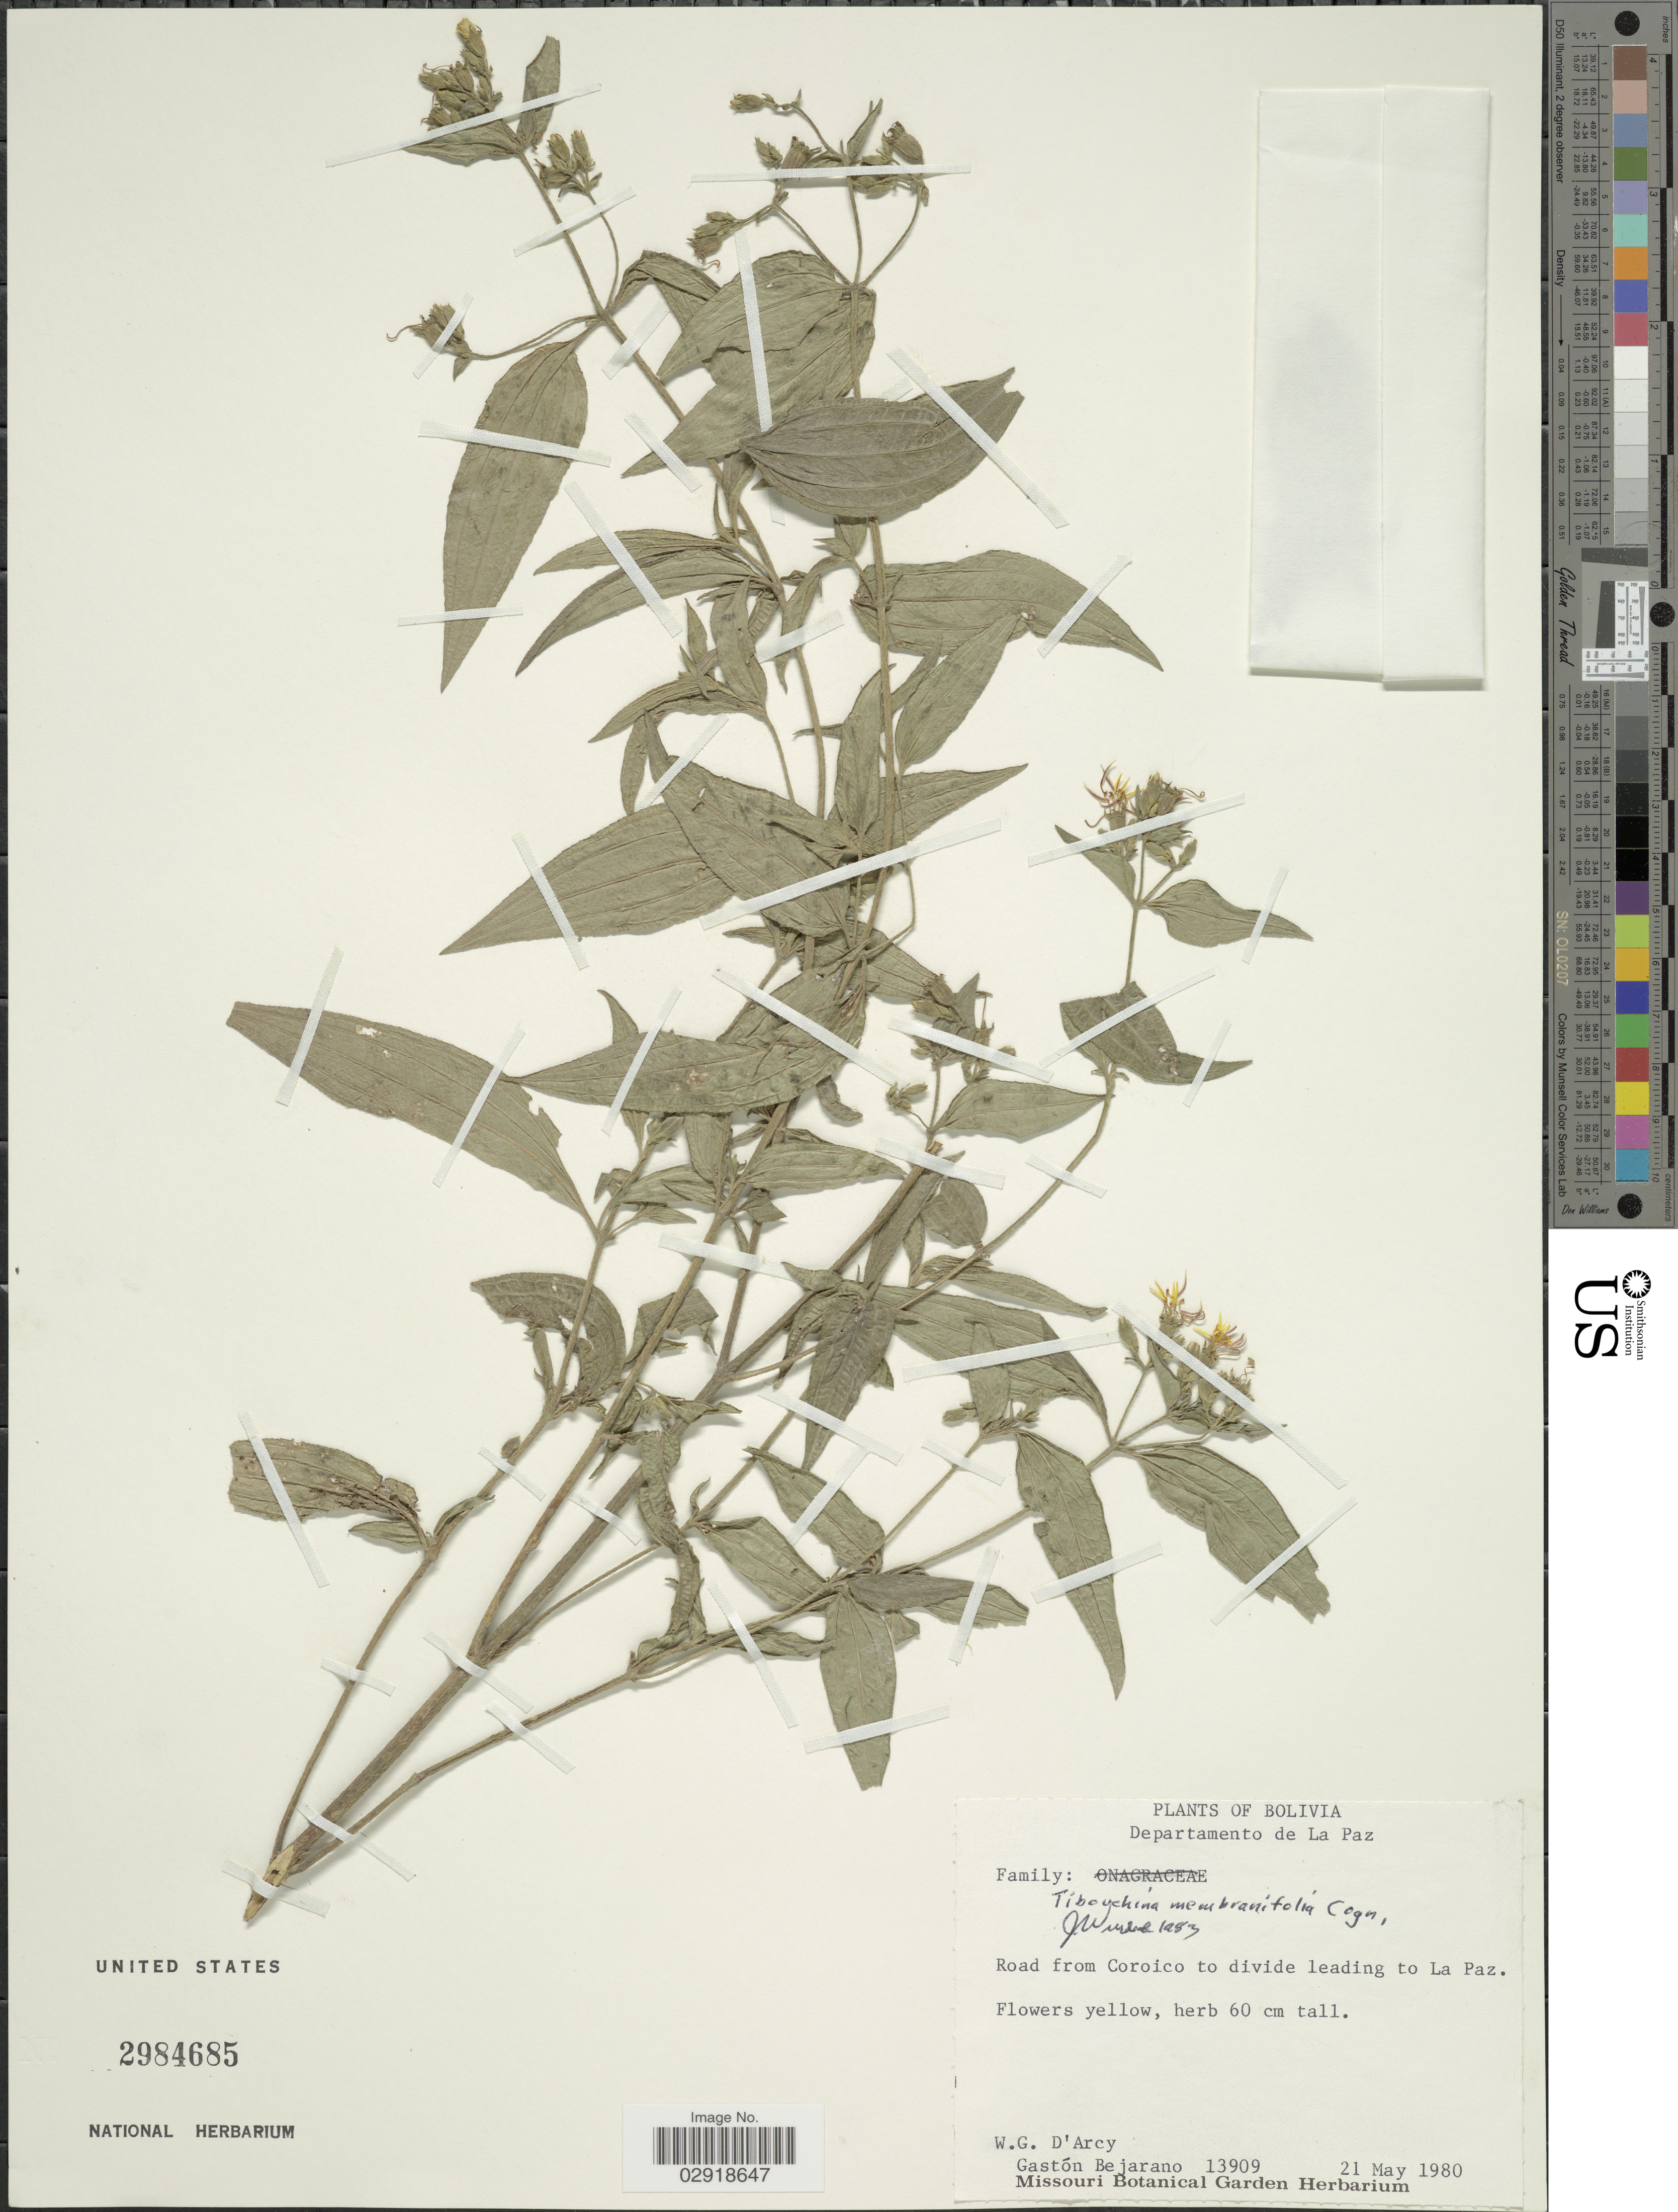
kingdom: Plantae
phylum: Tracheophyta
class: Magnoliopsida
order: Myrtales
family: Melastomataceae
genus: Chaetogastra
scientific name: Chaetogastra membranifolia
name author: (Cogn.) P.J.F. Guim. & Michelang.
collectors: W. G. D'Arcy & G. Bejarano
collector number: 13909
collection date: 1980-05-21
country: Bolivia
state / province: La Paz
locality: Departamento de La Paz. Road from Coroico to divide leading to La Paz.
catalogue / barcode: US 2984685